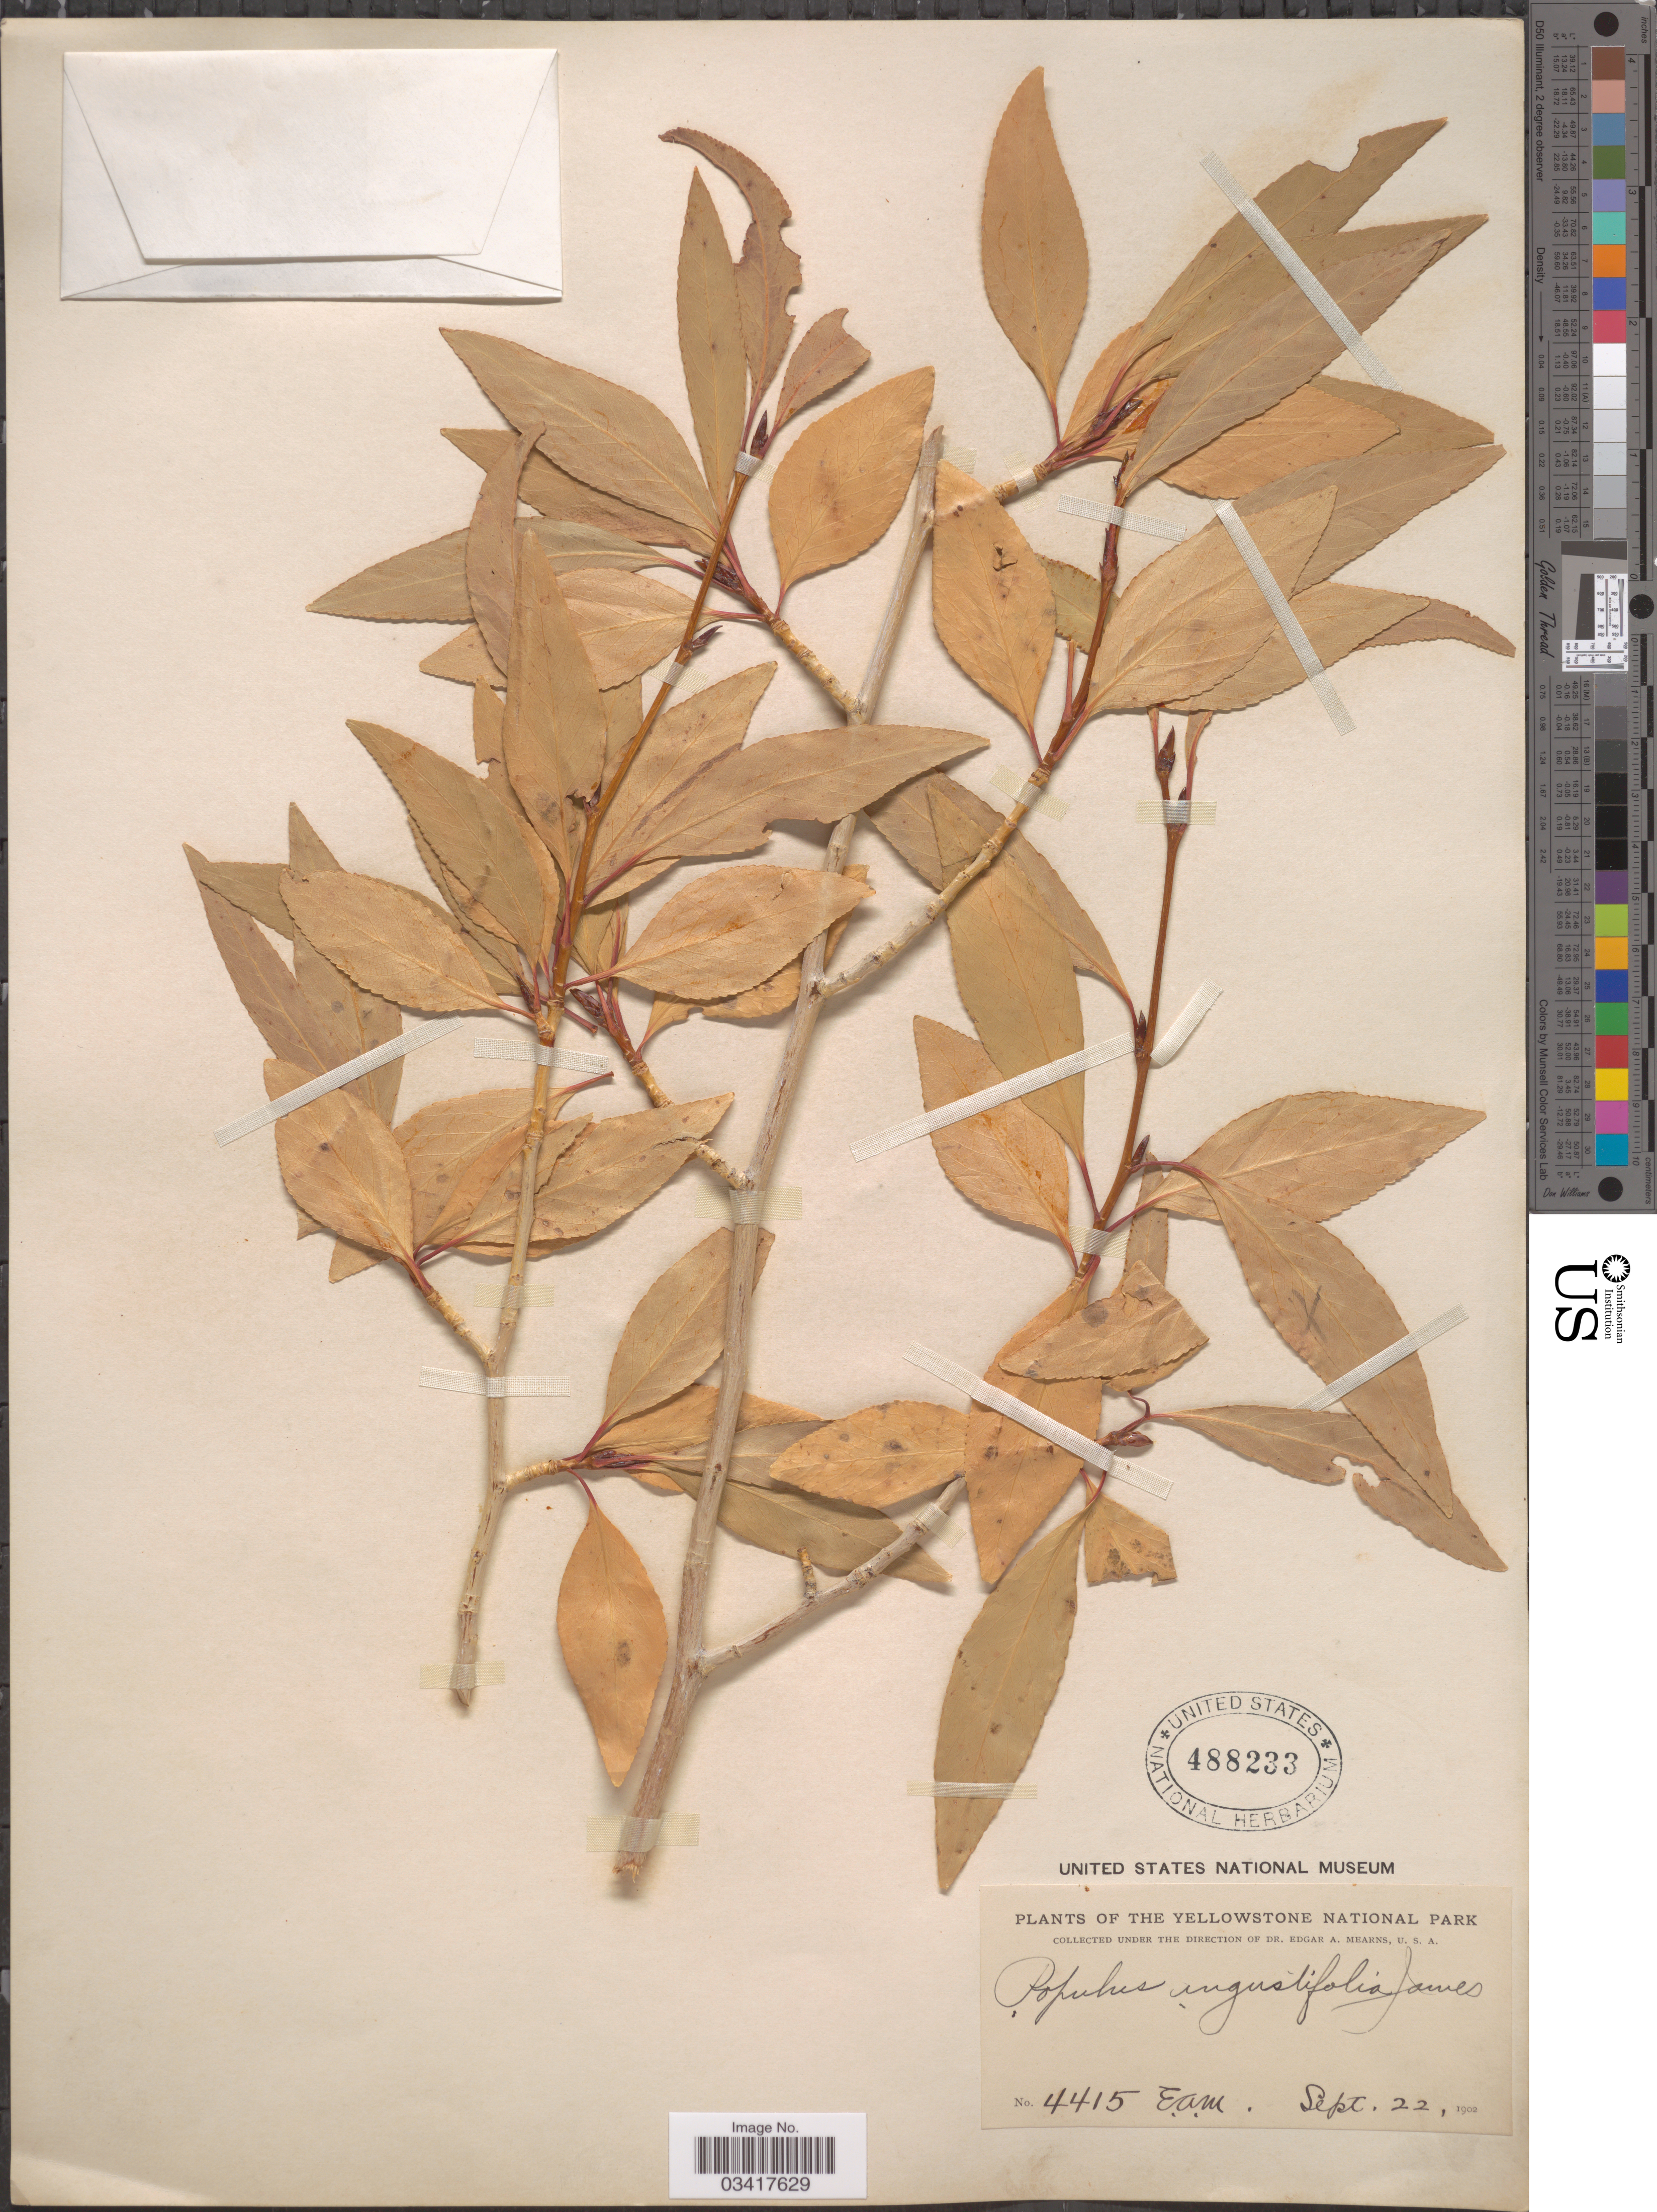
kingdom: Plantae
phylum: Tracheophyta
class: Magnoliopsida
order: Malpighiales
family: Salicaceae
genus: Populus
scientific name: Populus angustifolia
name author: E. James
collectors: E. A. Mearns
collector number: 4415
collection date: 1902-09-22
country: United States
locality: The Yellowstone National Park.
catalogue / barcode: US 488233